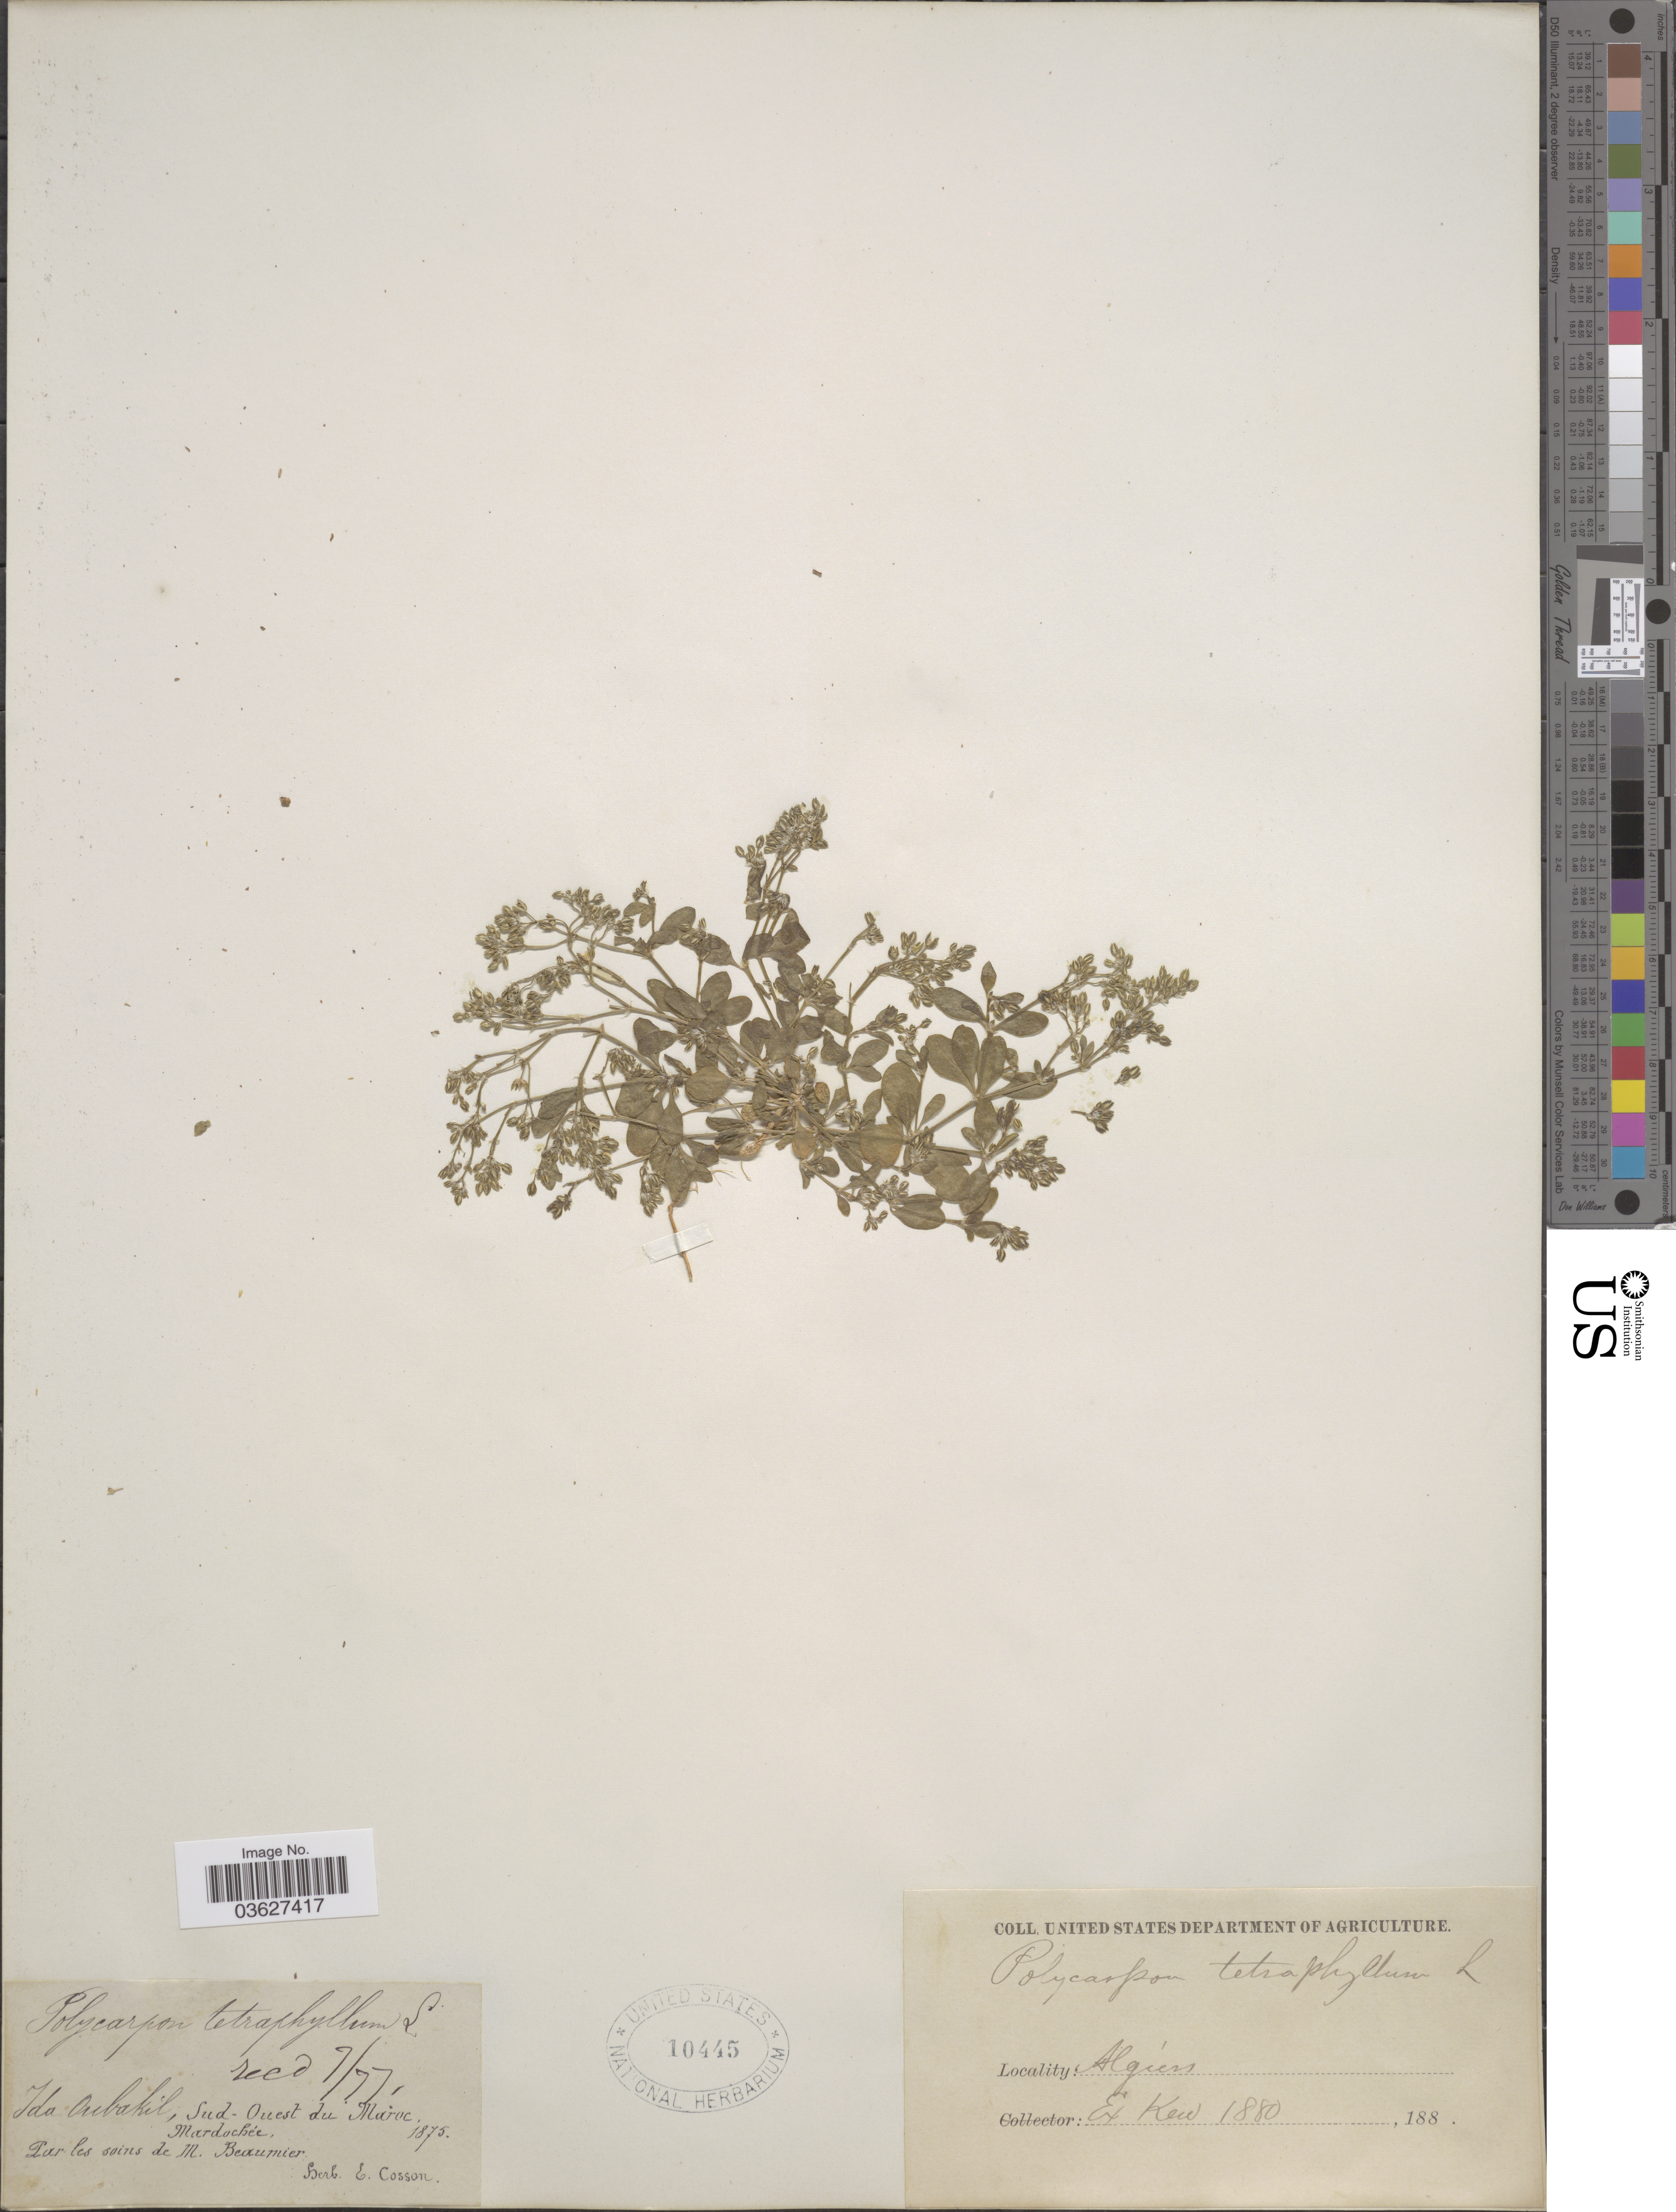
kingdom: Plantae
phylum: Tracheophyta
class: Magnoliopsida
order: Caryophyllales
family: Caryophyllaceae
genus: Polycarpon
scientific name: Polycarpon tetraphyllum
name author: (L.) L.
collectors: M. Beaumier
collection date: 1875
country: Algeria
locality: Ida Oubakil, Sud-Ouest du Maroc, Mardochée. Algiers.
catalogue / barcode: US 10445